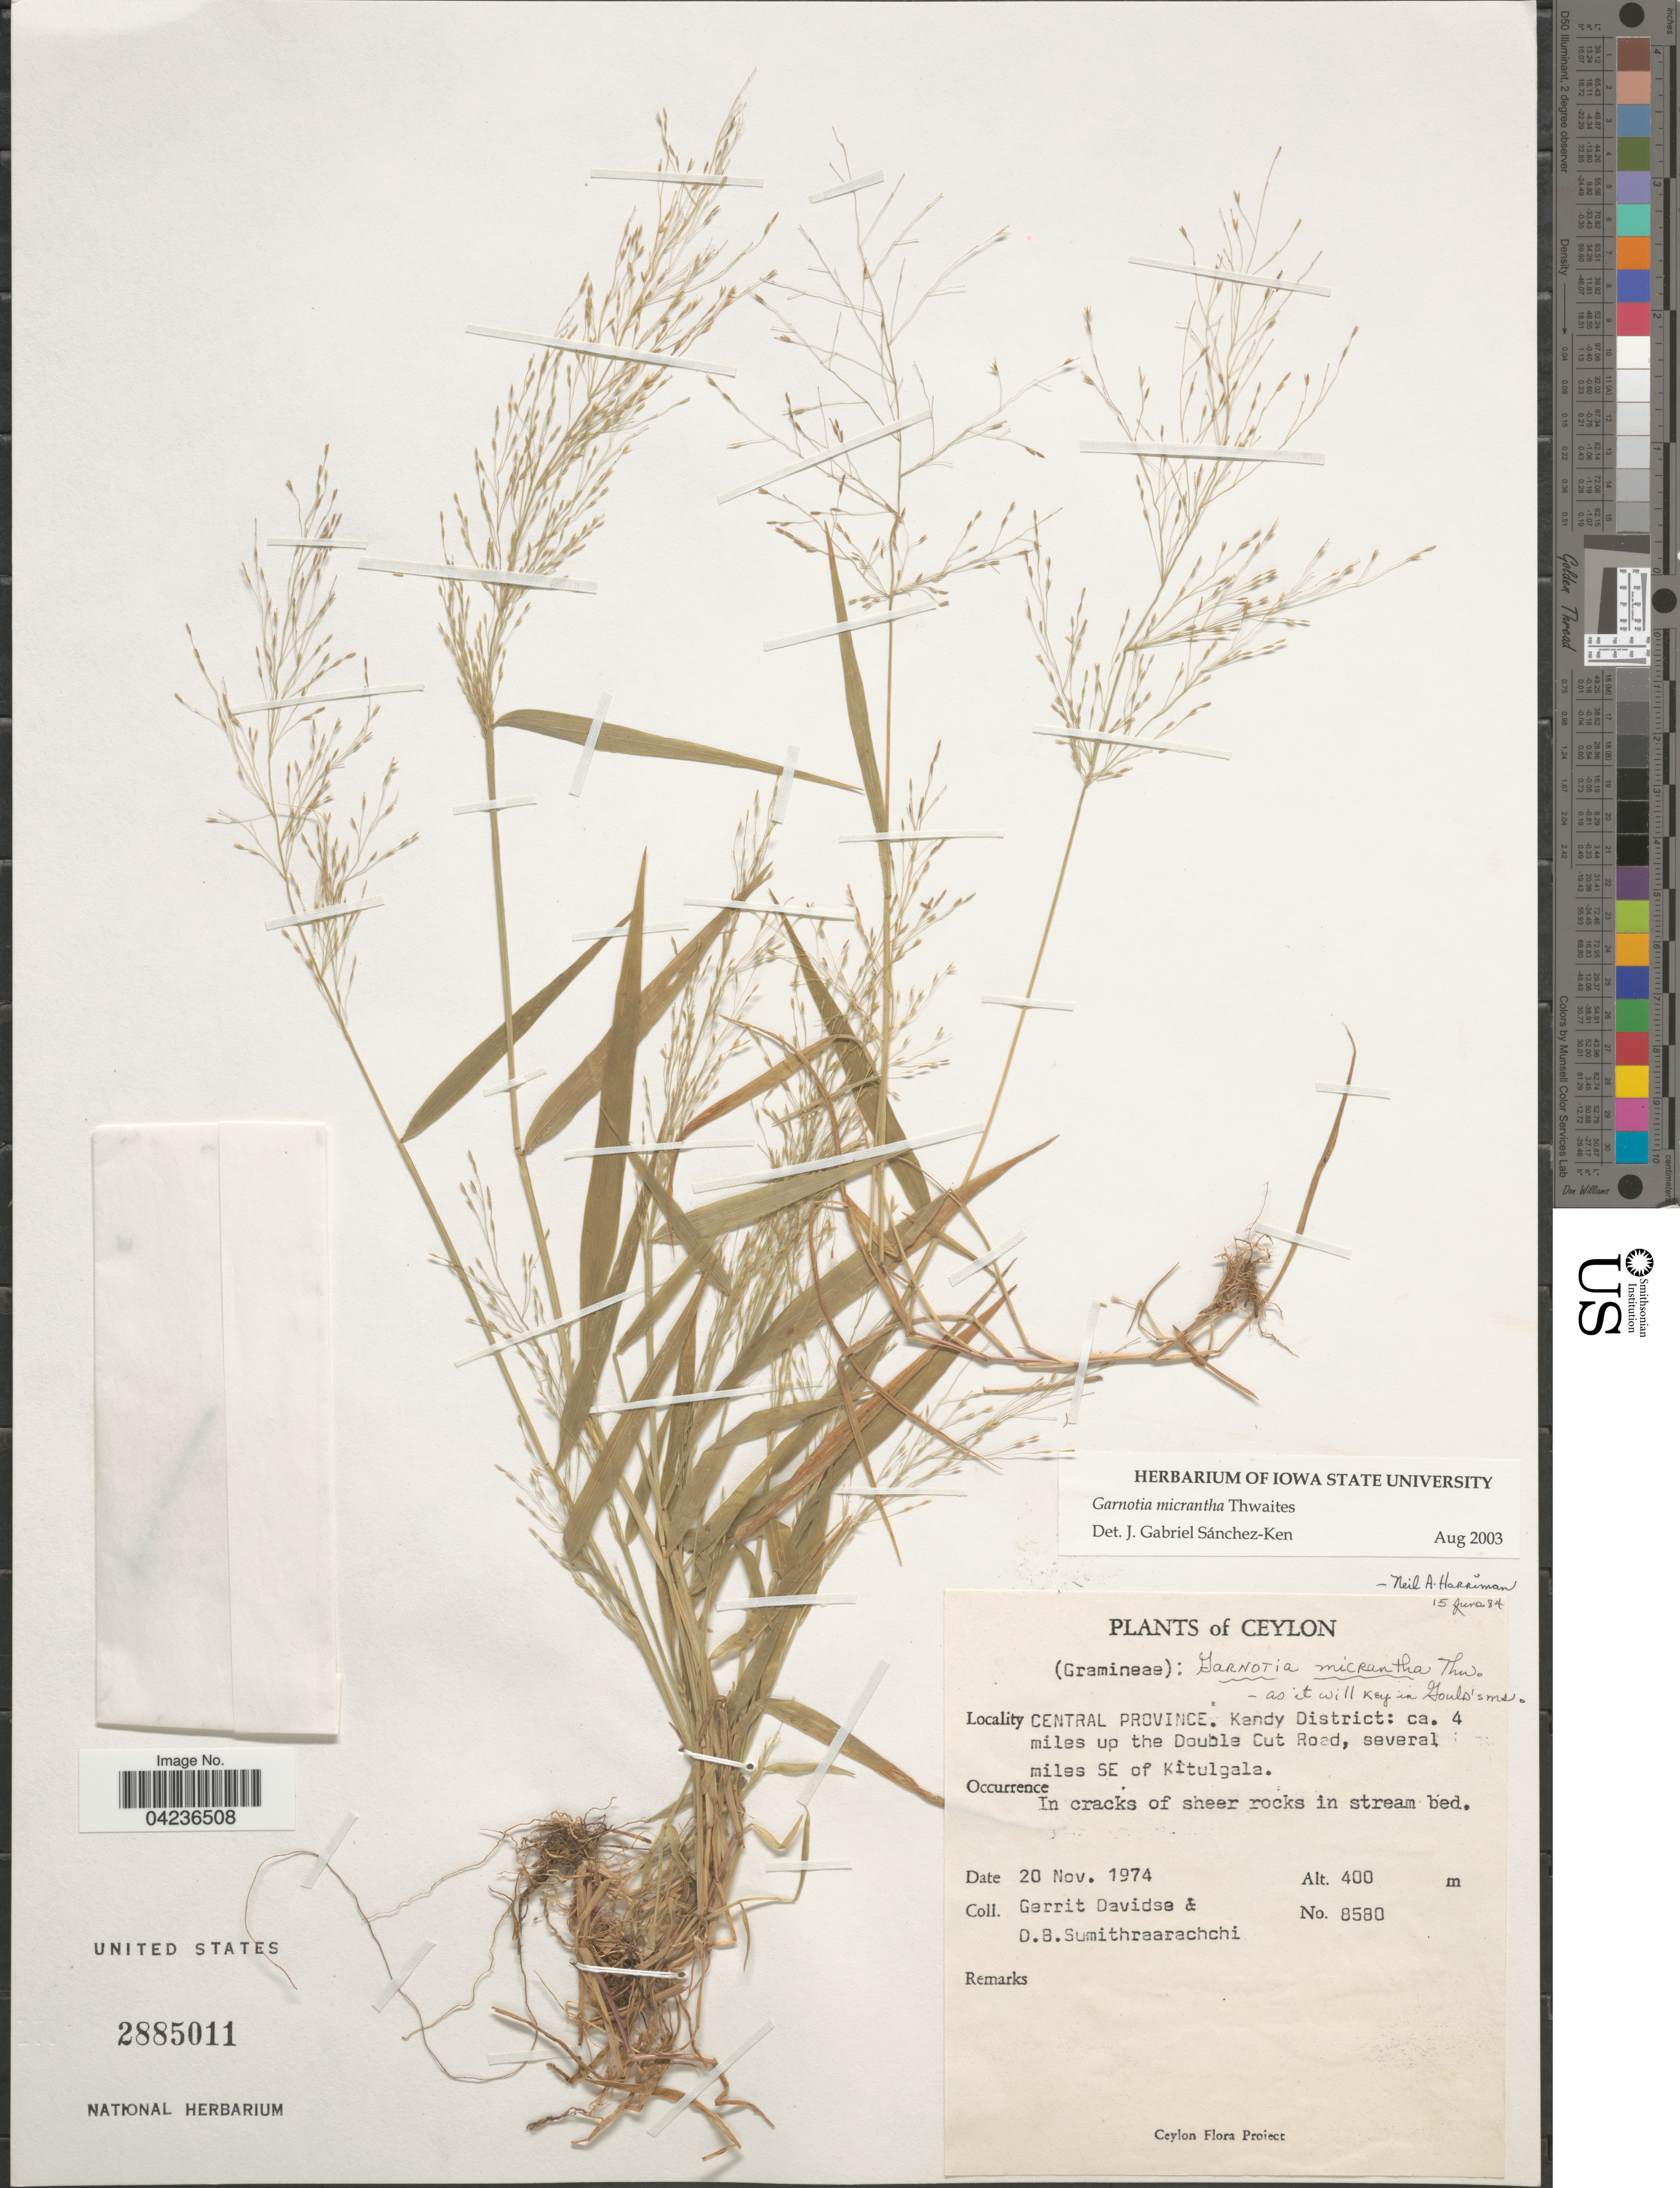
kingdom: Plantae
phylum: Tracheophyta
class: Liliopsida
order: Poales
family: Poaceae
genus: Garnotia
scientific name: Garnotia micrantha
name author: Thwaites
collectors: G. Davidse & D. B. Sumithraarachchi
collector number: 8580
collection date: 1974-11-20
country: Sri Lanka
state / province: Central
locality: Ceylon. Kandy District: ca. 4 miles up the Double Cut Road, several miles SE of Kitulgala.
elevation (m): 400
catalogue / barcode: US 2885011